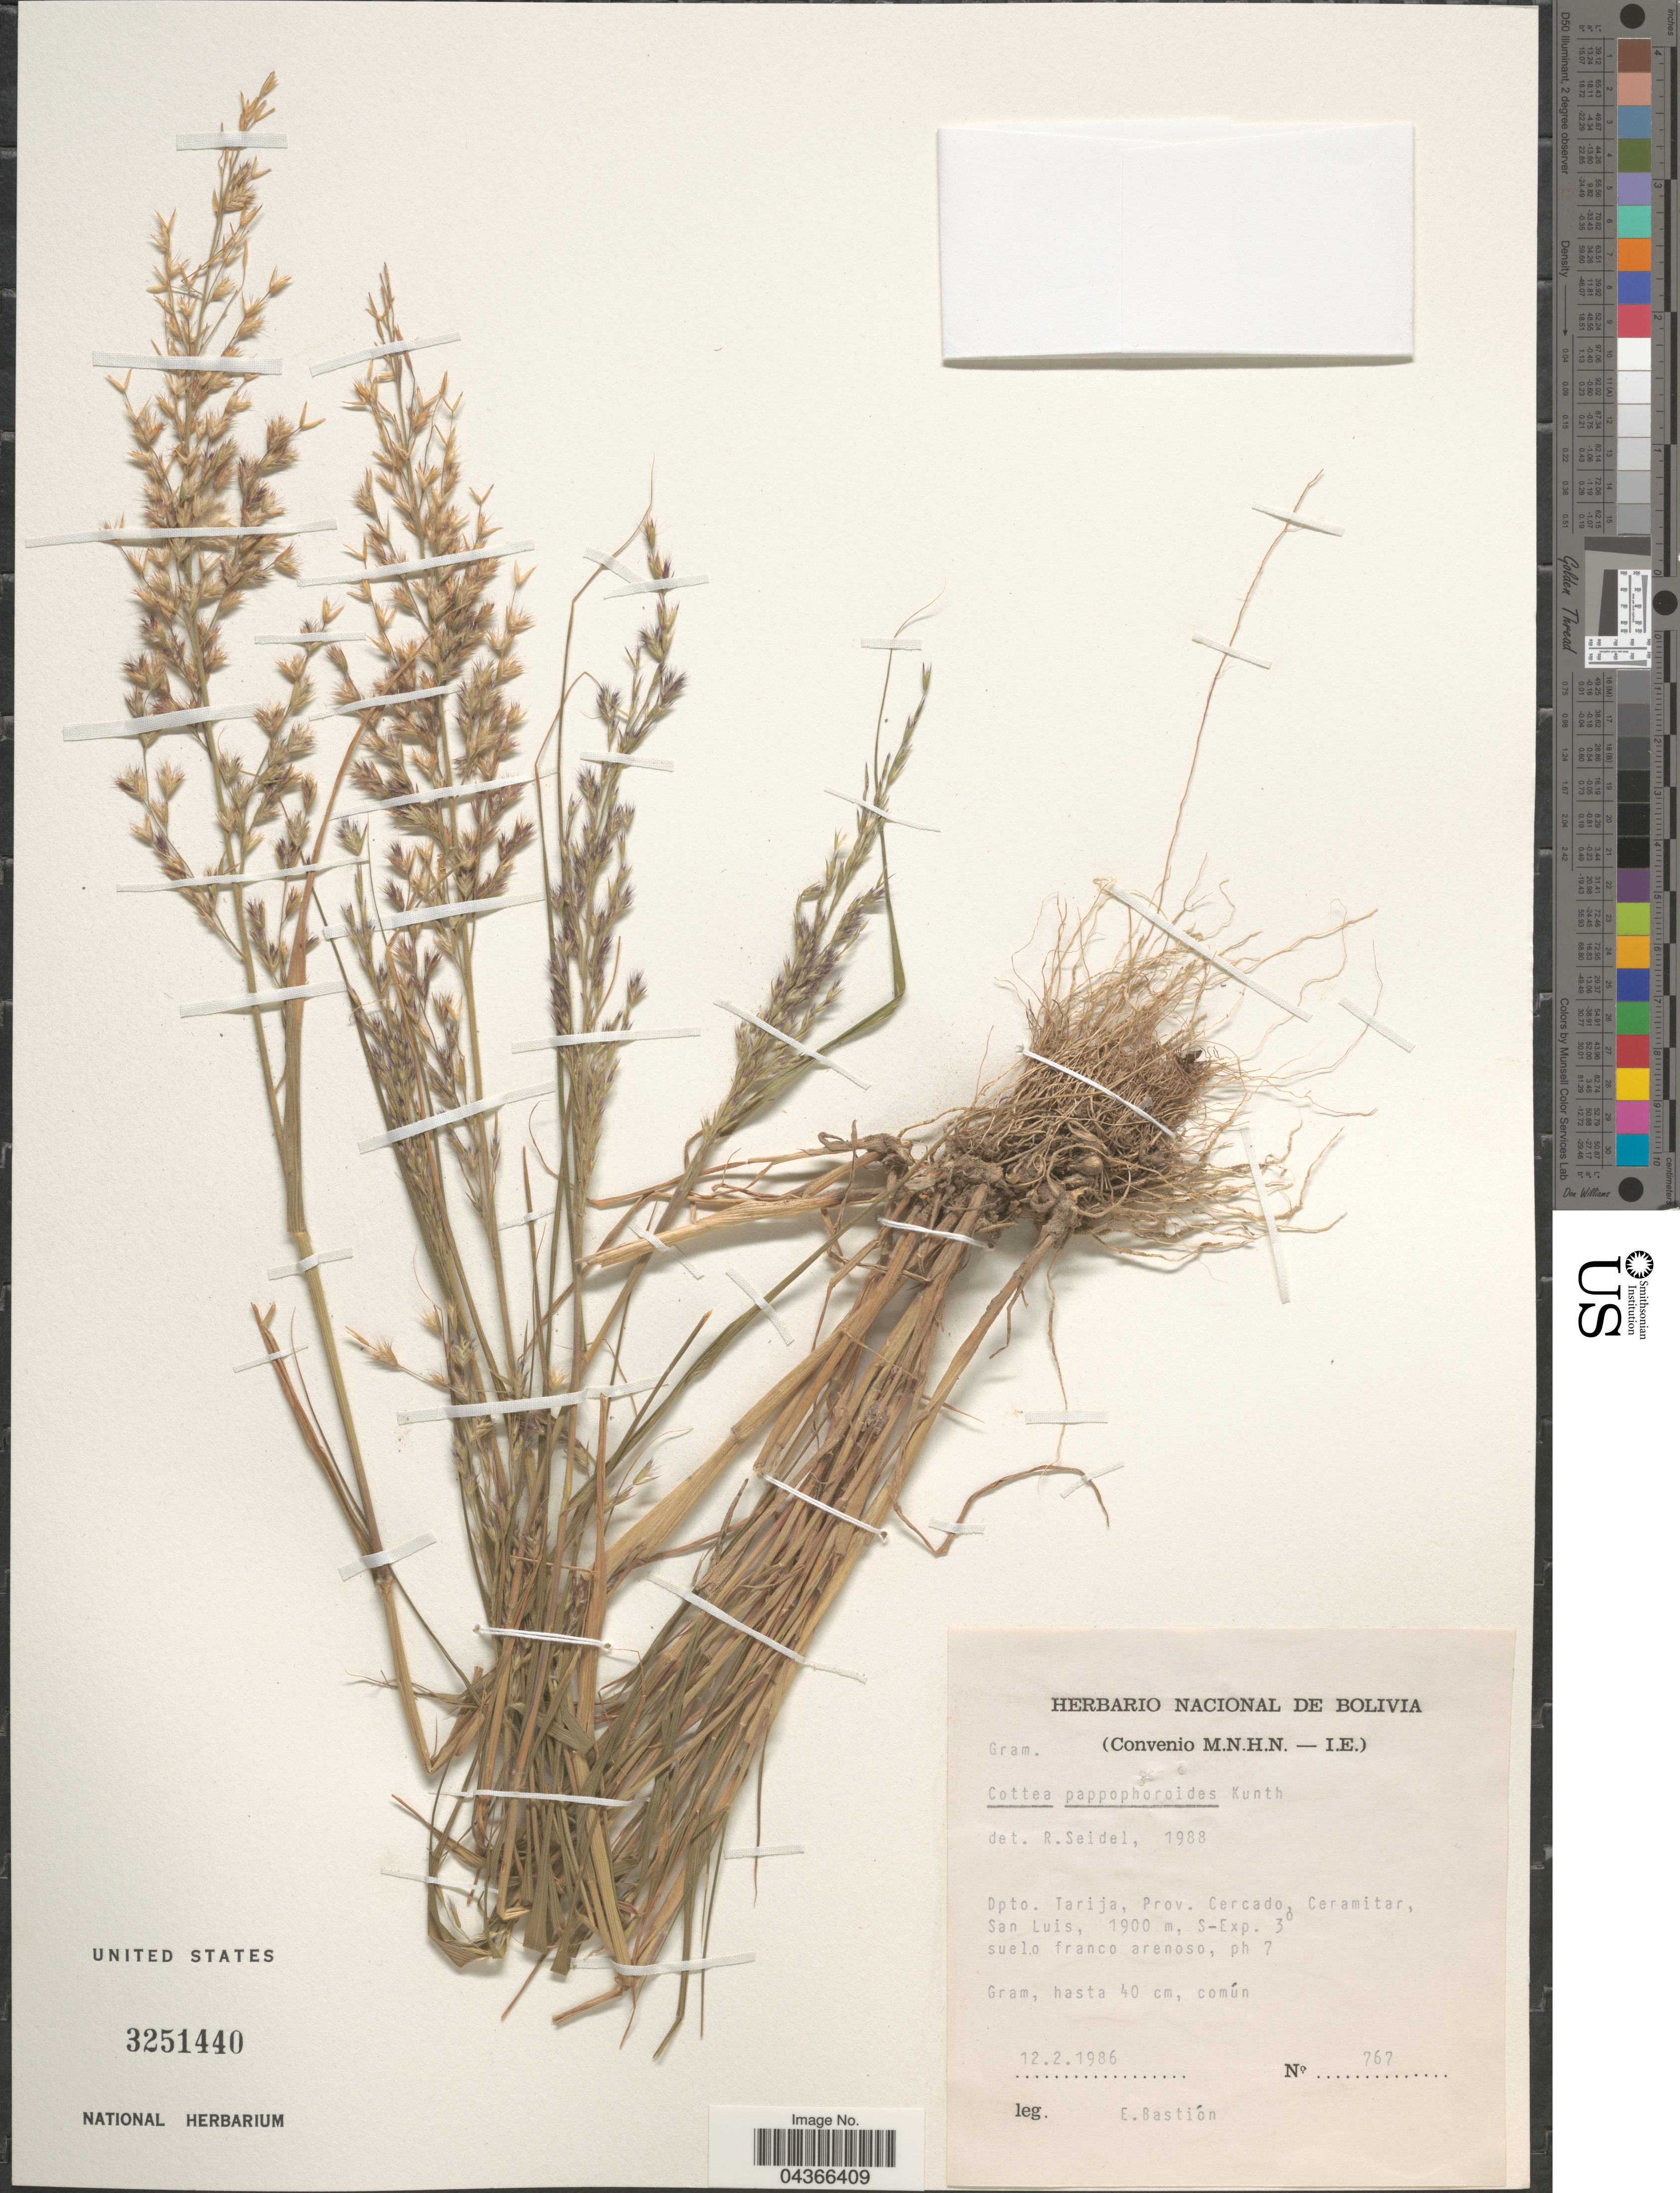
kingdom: Plantae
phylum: Tracheophyta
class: Liliopsida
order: Poales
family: Poaceae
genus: Cottea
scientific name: Cottea pappophoroides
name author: Kunth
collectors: E. Bastion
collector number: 767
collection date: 1986-02-12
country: Bolivia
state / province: Tarija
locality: Dpto. Tarija, Prov. Cercado, Ceramitar, San Luis, S-Exp. 3°.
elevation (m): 1900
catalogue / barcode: US 3251440